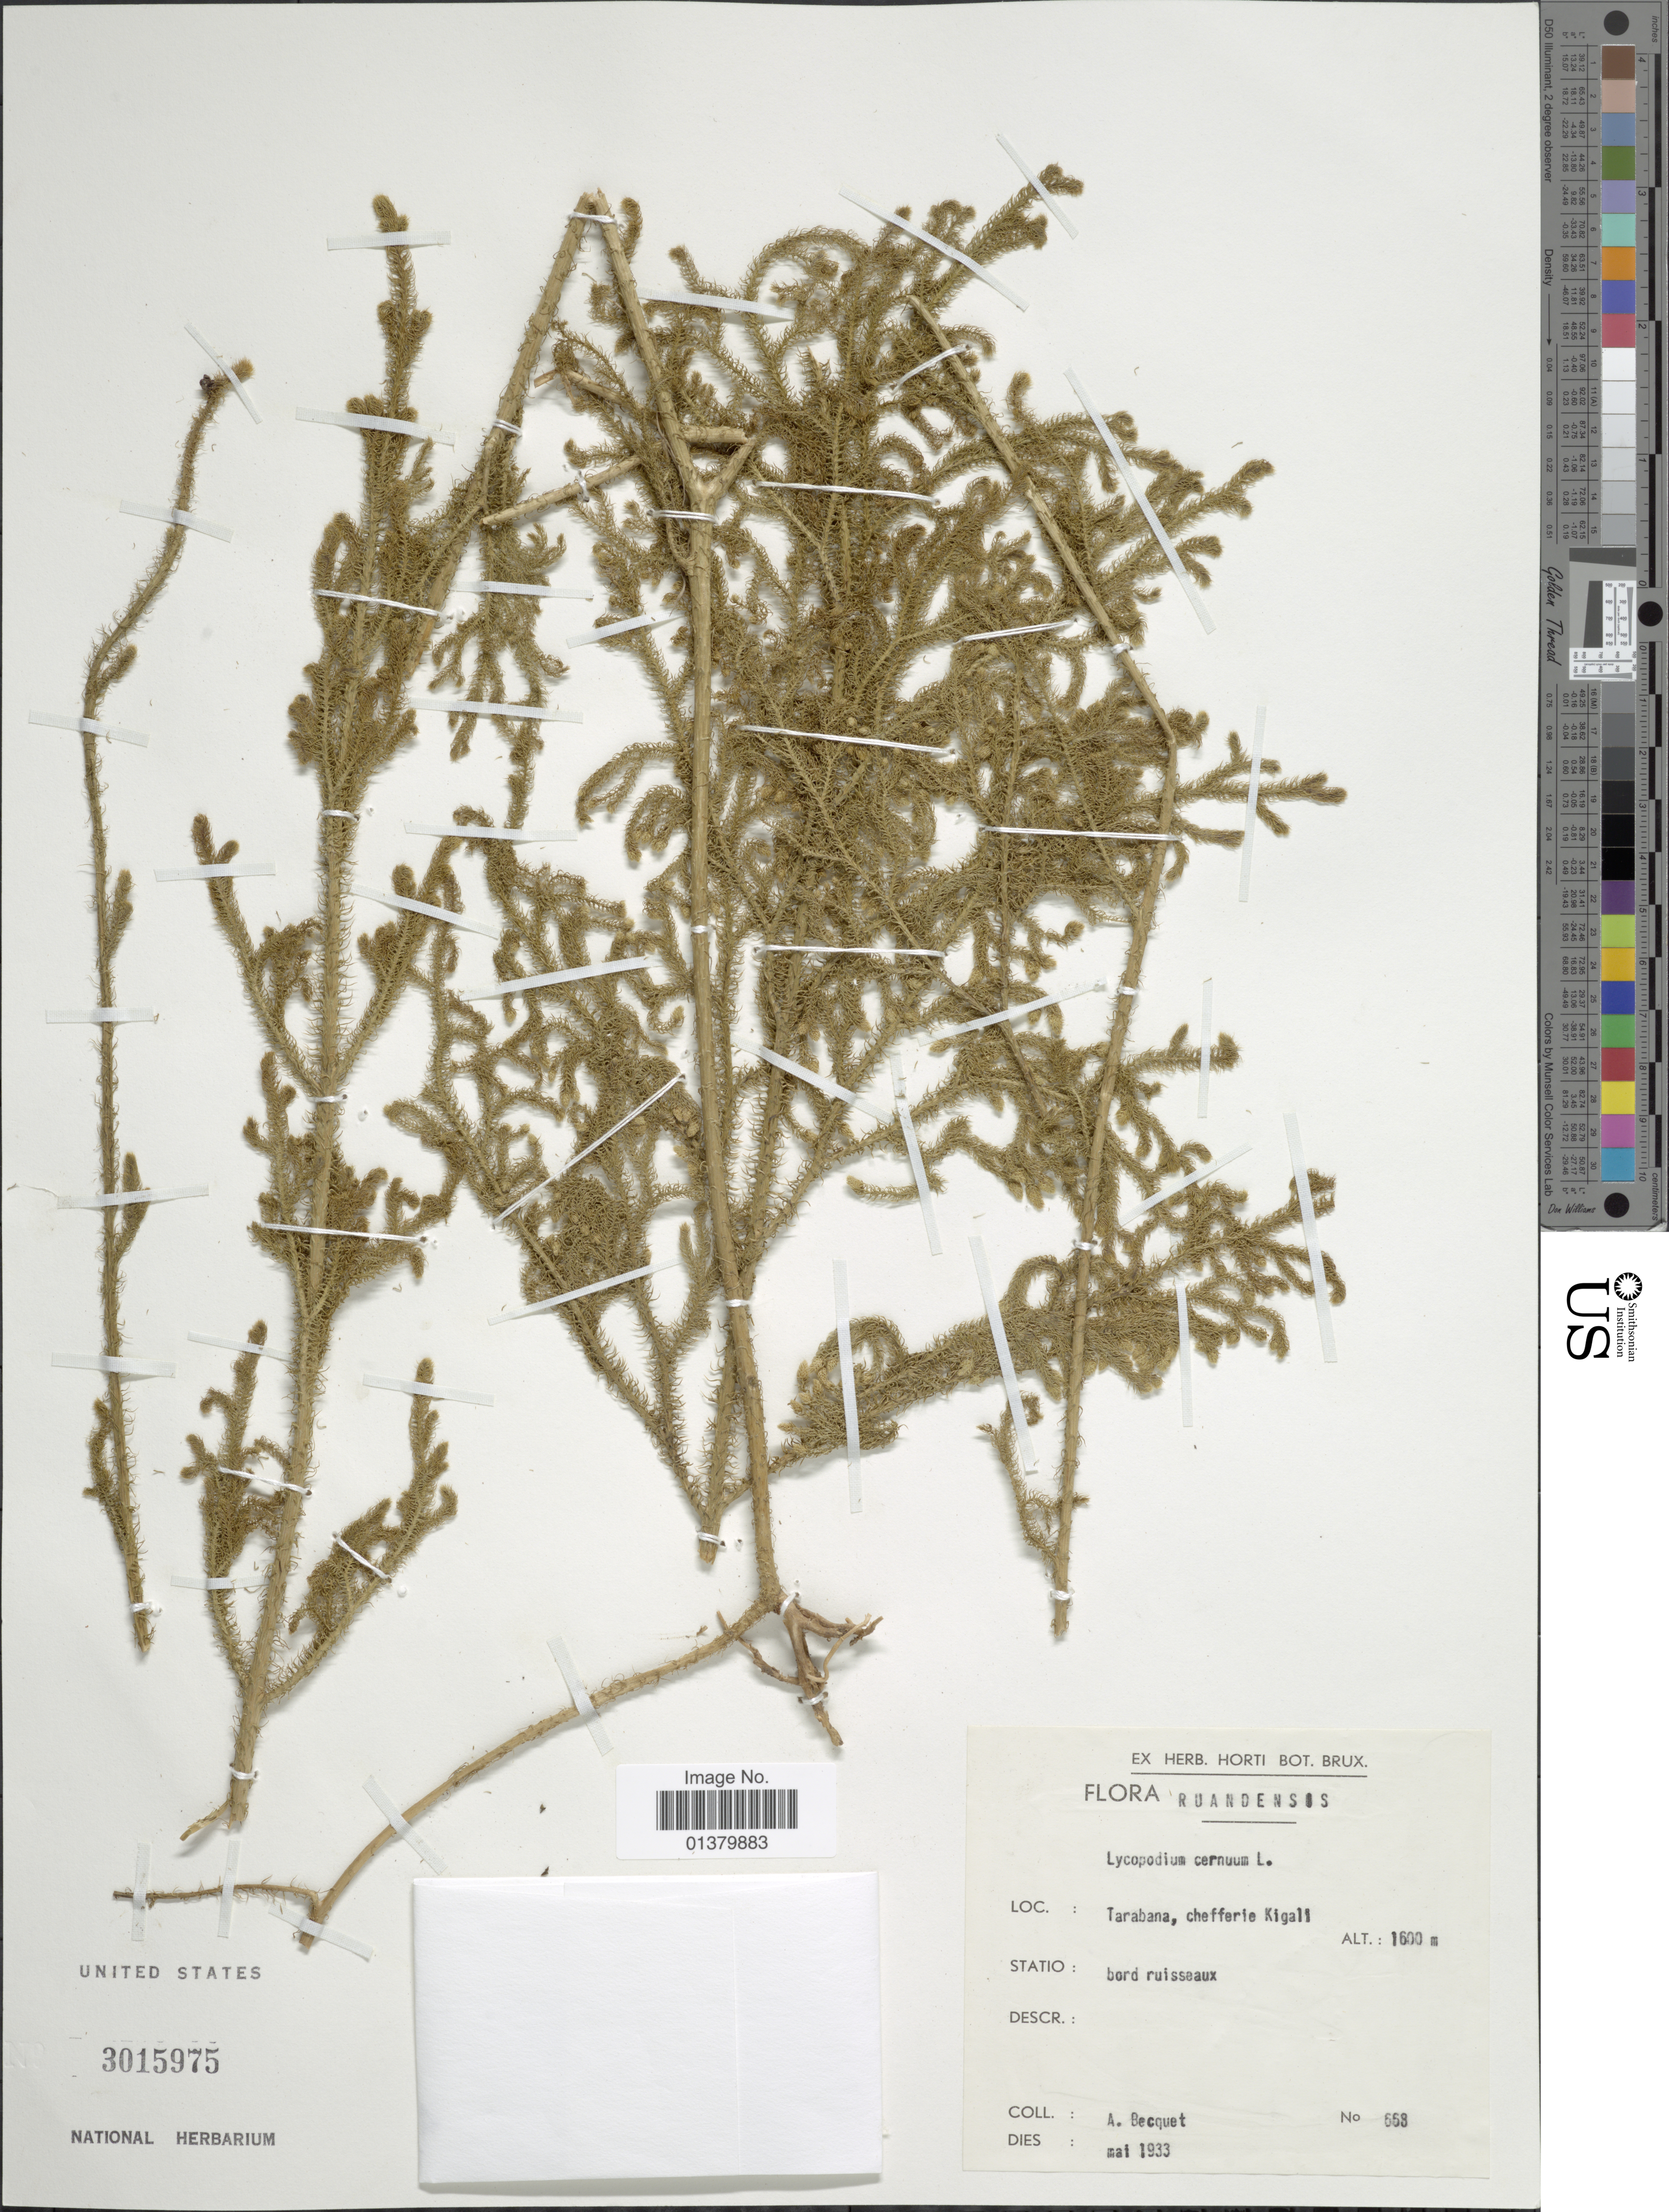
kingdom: Plantae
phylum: Tracheophyta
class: Lycopodiopsida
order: Lycopodiales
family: Lycopodiaceae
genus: Palhinhaea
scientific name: Palhinhaea cernua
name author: (L.) Vasc. & Franco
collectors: A. Becquet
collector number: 553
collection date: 1933-05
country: Rwanda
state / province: Kigali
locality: Tarabana, chefferie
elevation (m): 1600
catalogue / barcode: US 3015975